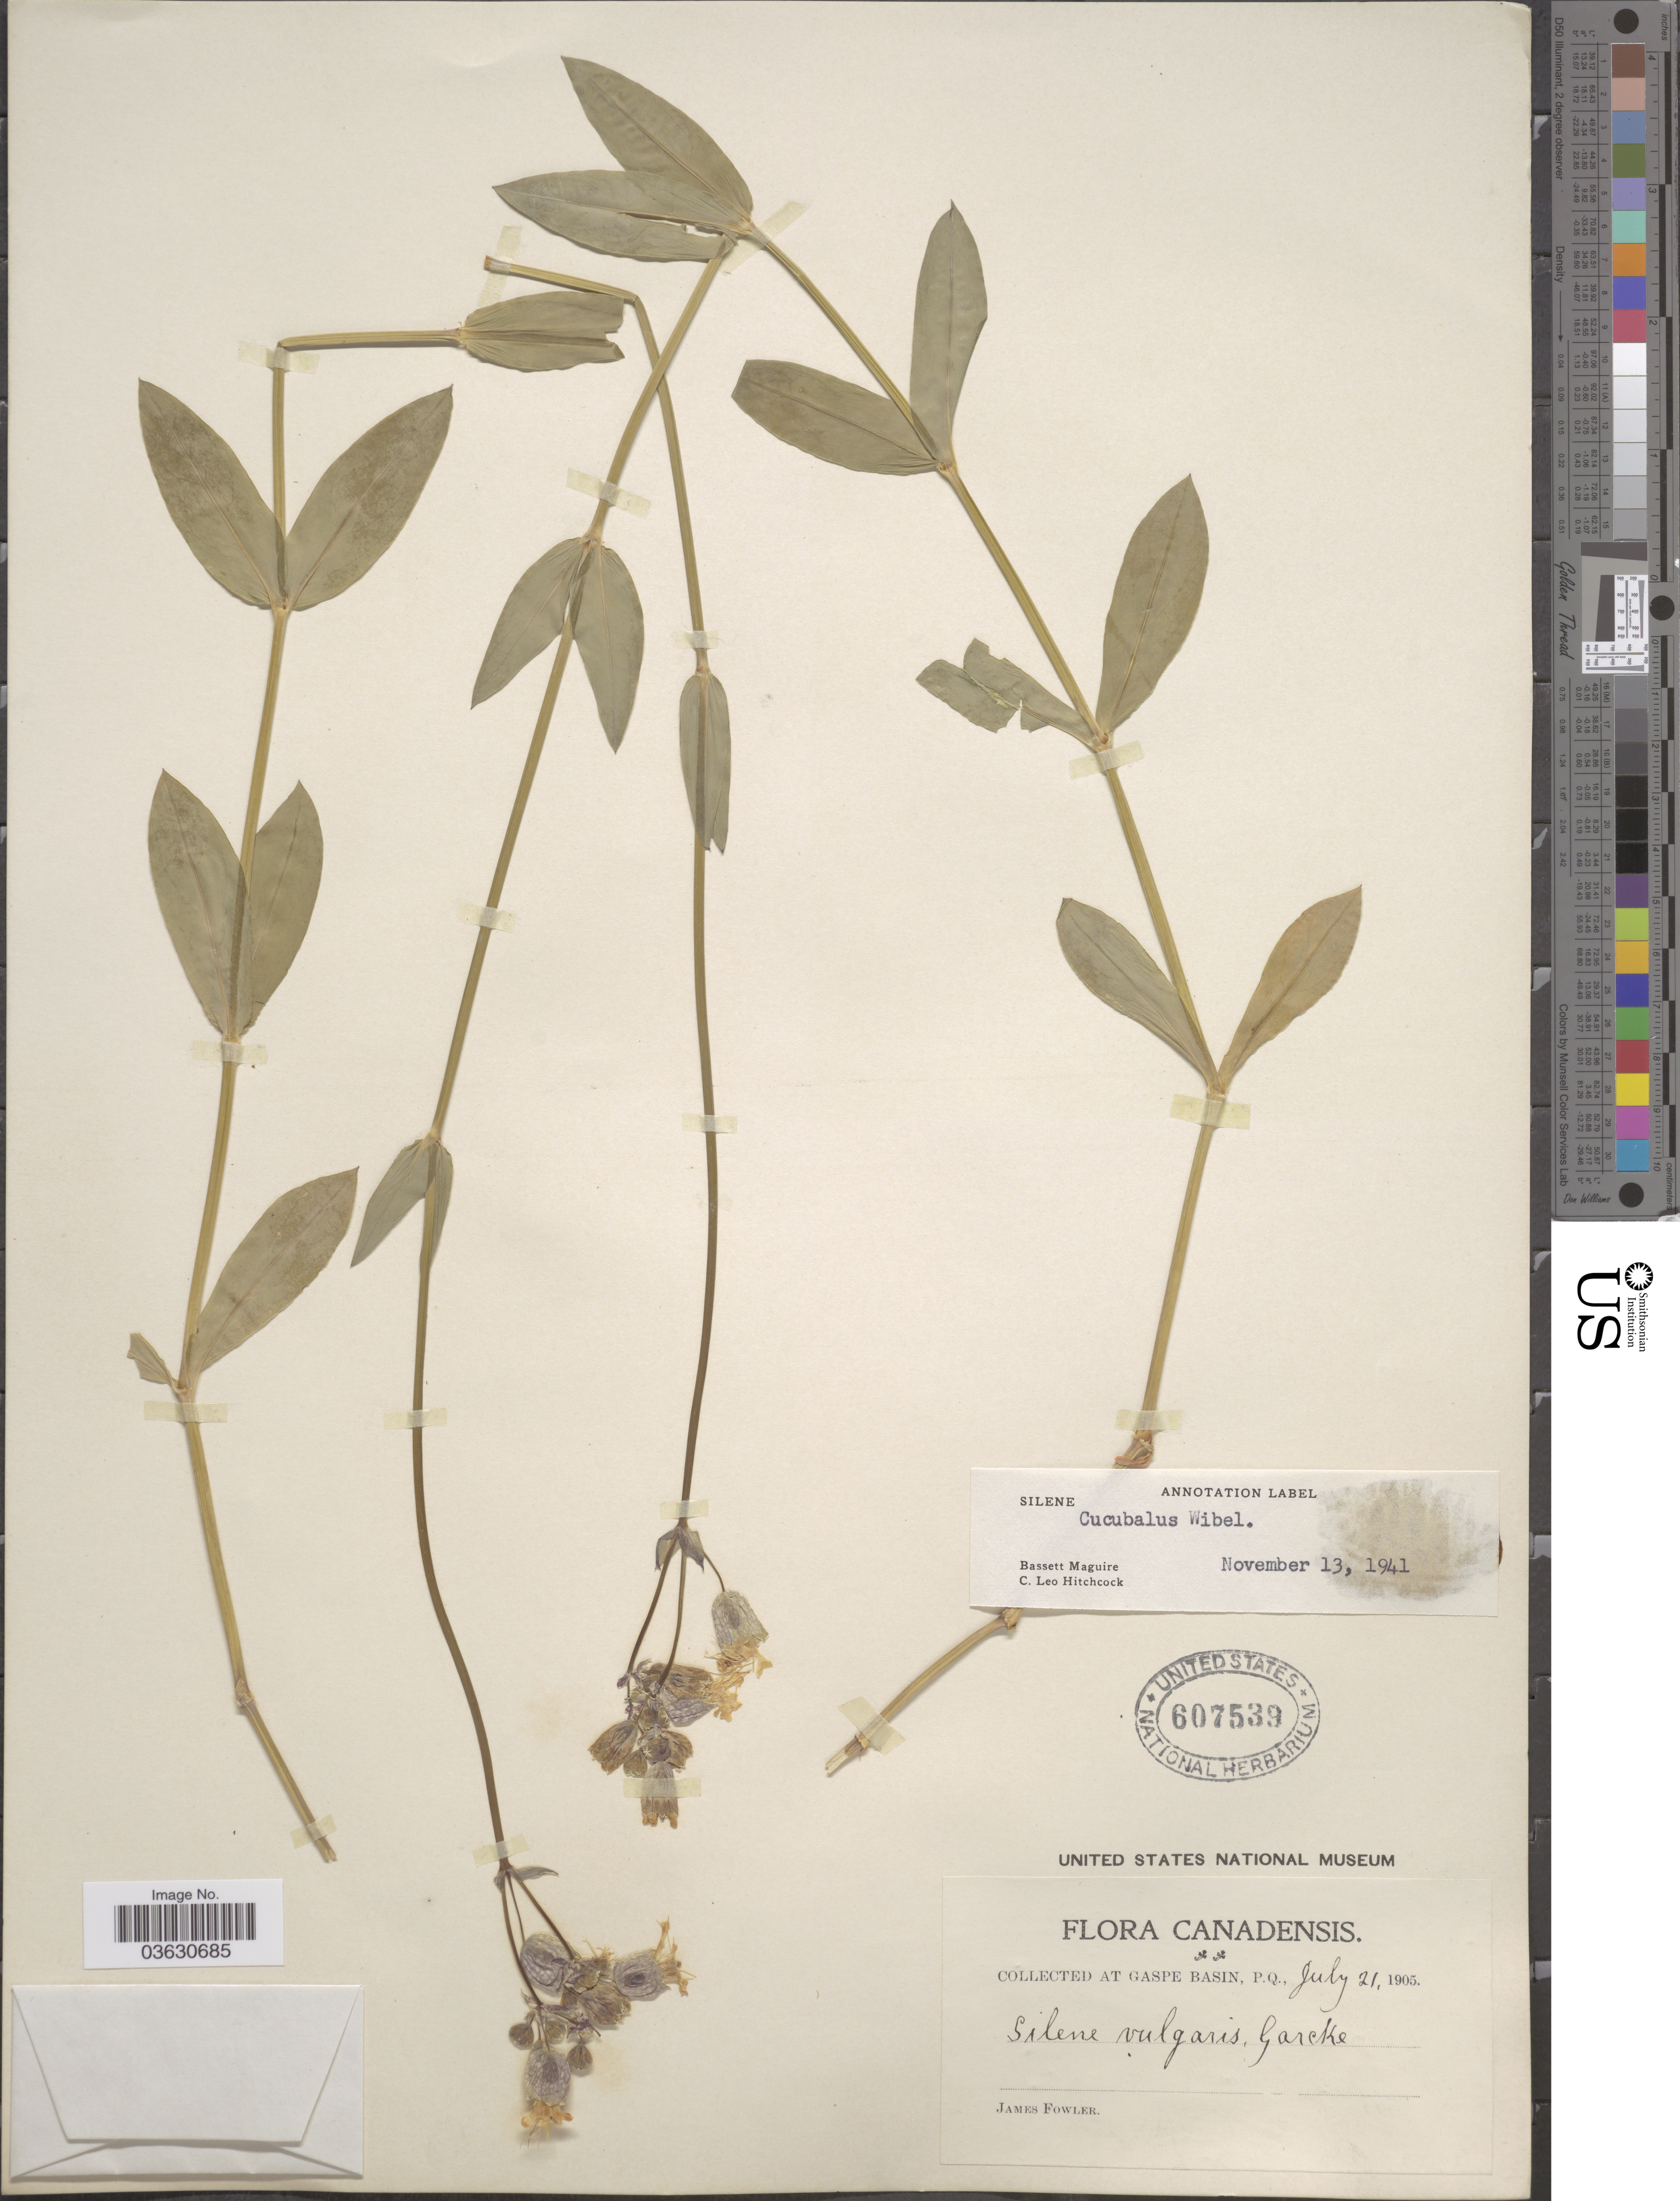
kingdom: Plantae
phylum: Tracheophyta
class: Magnoliopsida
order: Caryophyllales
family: Caryophyllaceae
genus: Silene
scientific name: Silene cucubalus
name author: L.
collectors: J. P. Fowler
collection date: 1905-07-21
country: Canada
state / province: Quebec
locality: Gaspe Basin, P.Q.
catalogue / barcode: US 607539